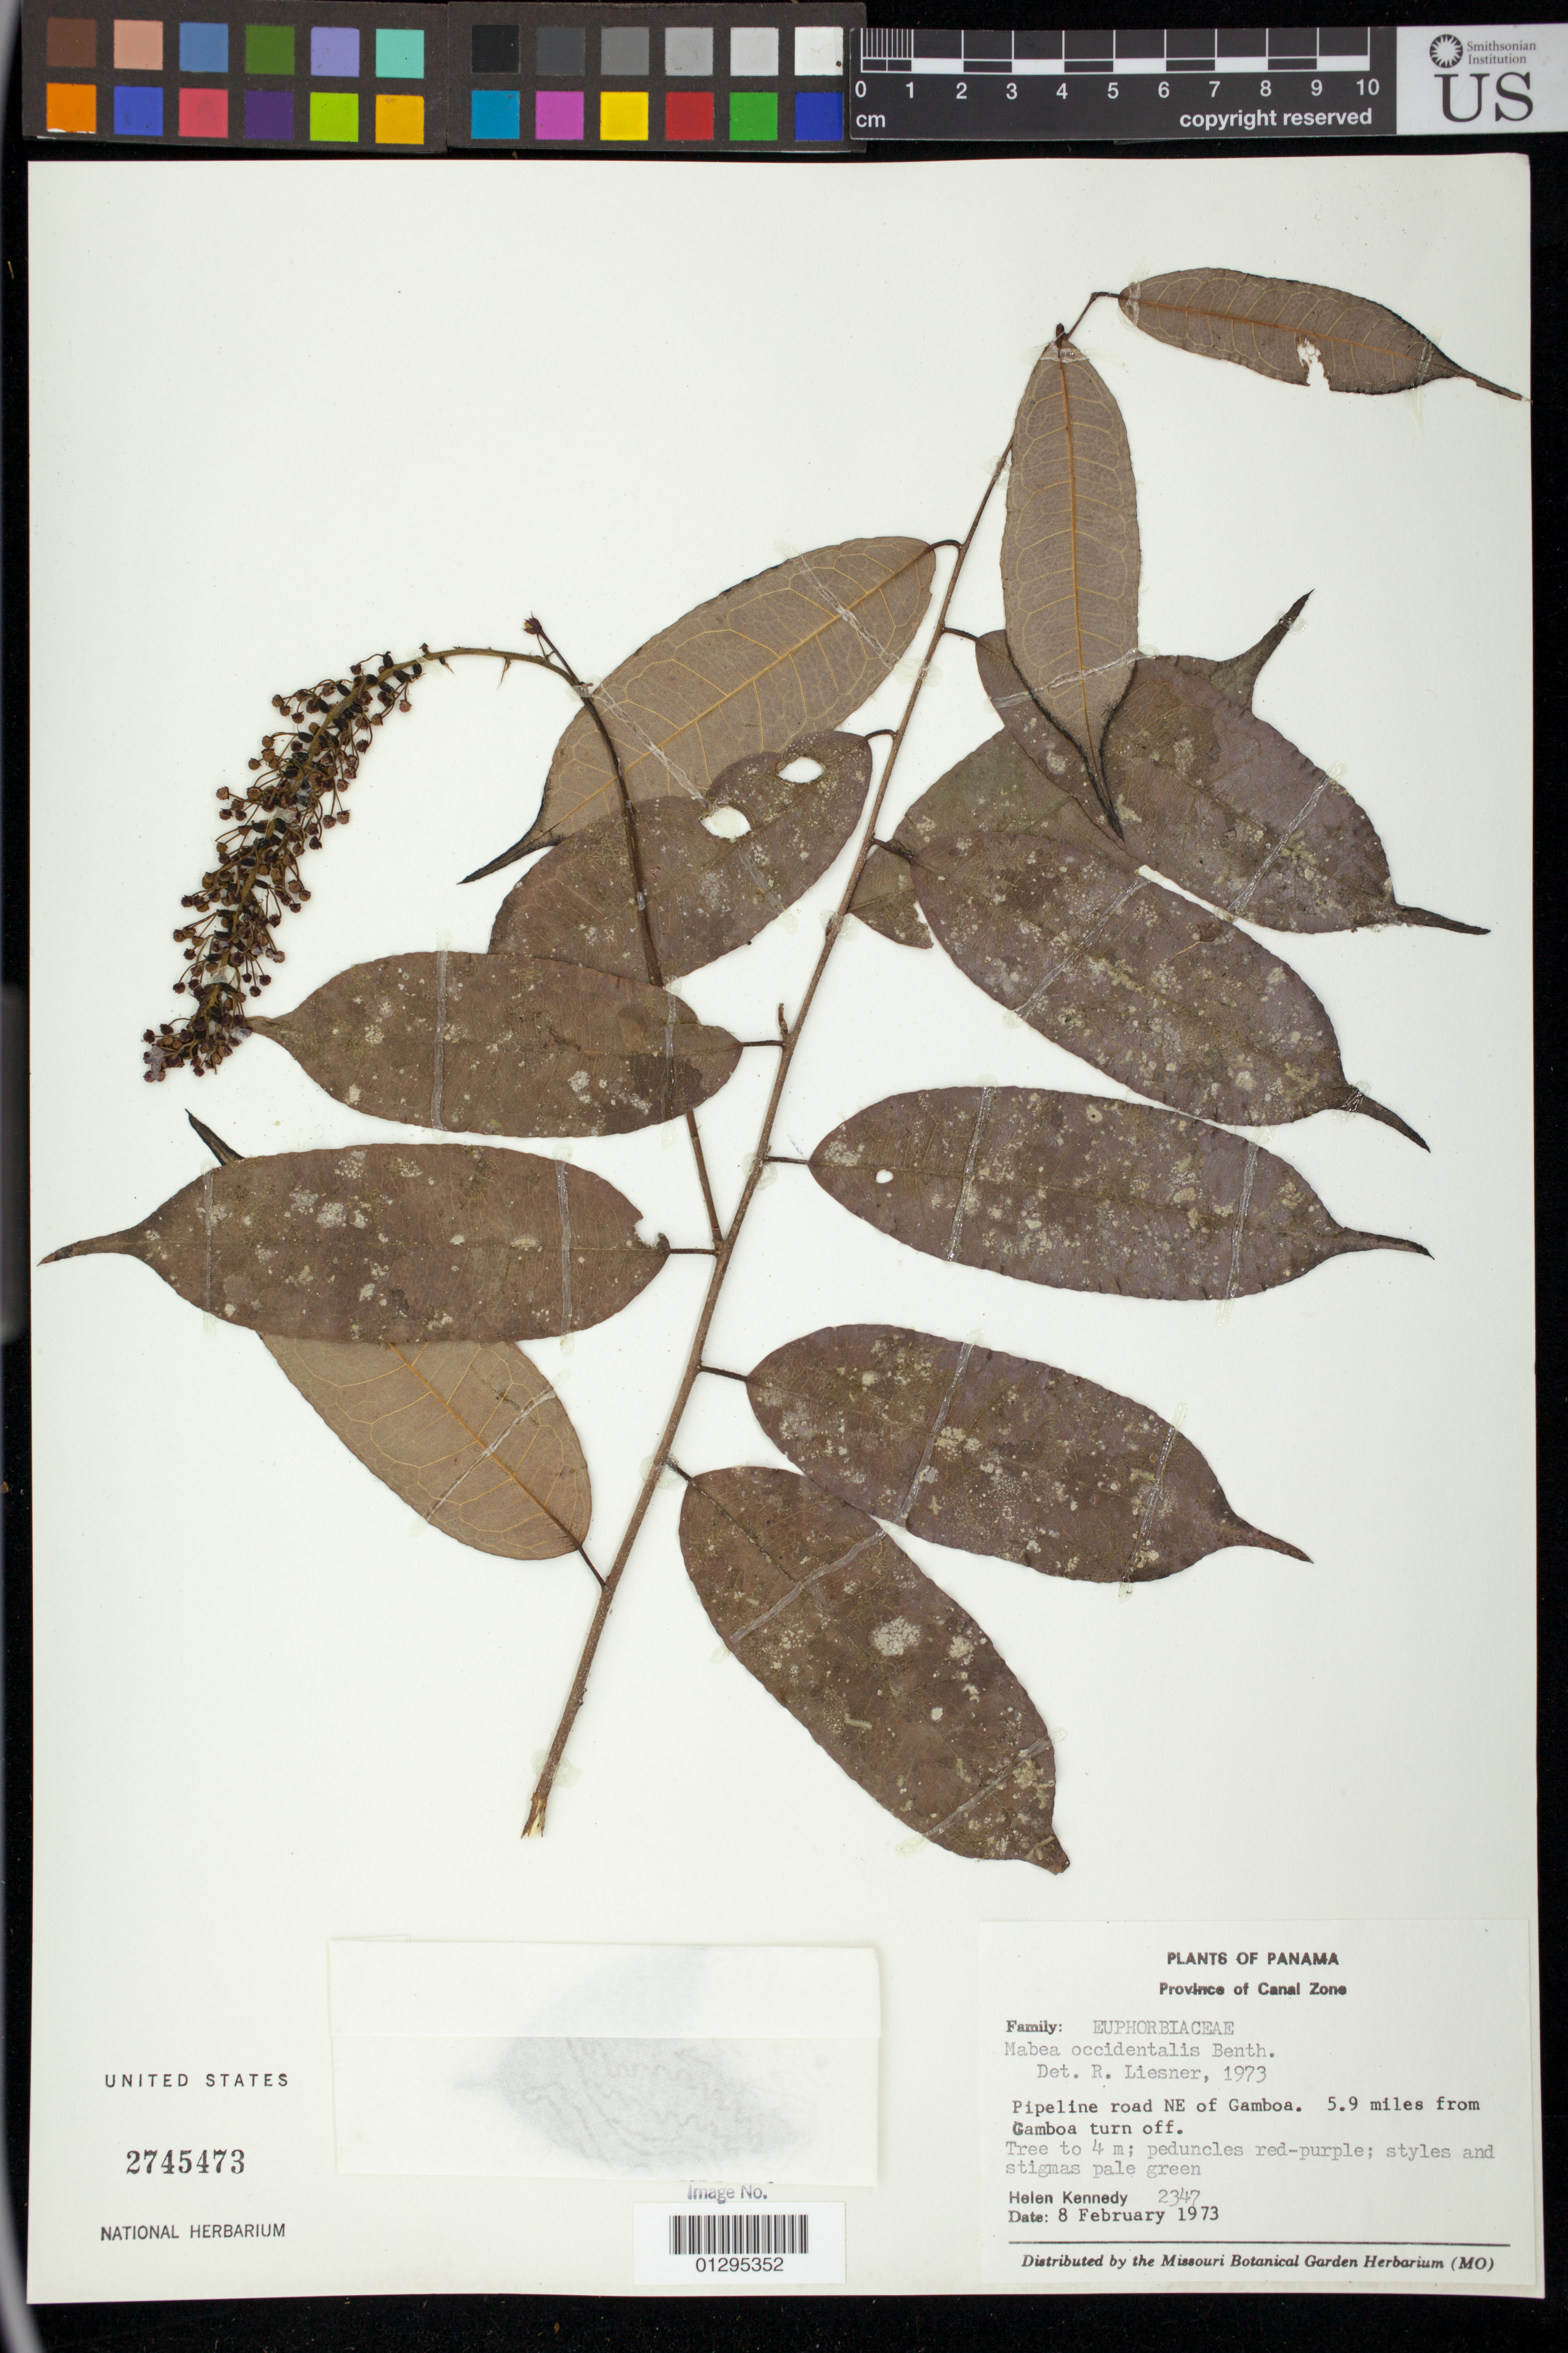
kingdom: Plantae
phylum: Tracheophyta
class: Magnoliopsida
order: Malpighiales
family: Euphorbiaceae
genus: Mabea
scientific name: Mabea occidentalis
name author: Benth.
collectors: H. Kennedy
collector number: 2347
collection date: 1973-02-08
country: Panama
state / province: Colón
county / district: Canal Zone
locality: Pipeline road NE of Gamboa. 5.9 miles from Gamboa turn-off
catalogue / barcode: US 2745473